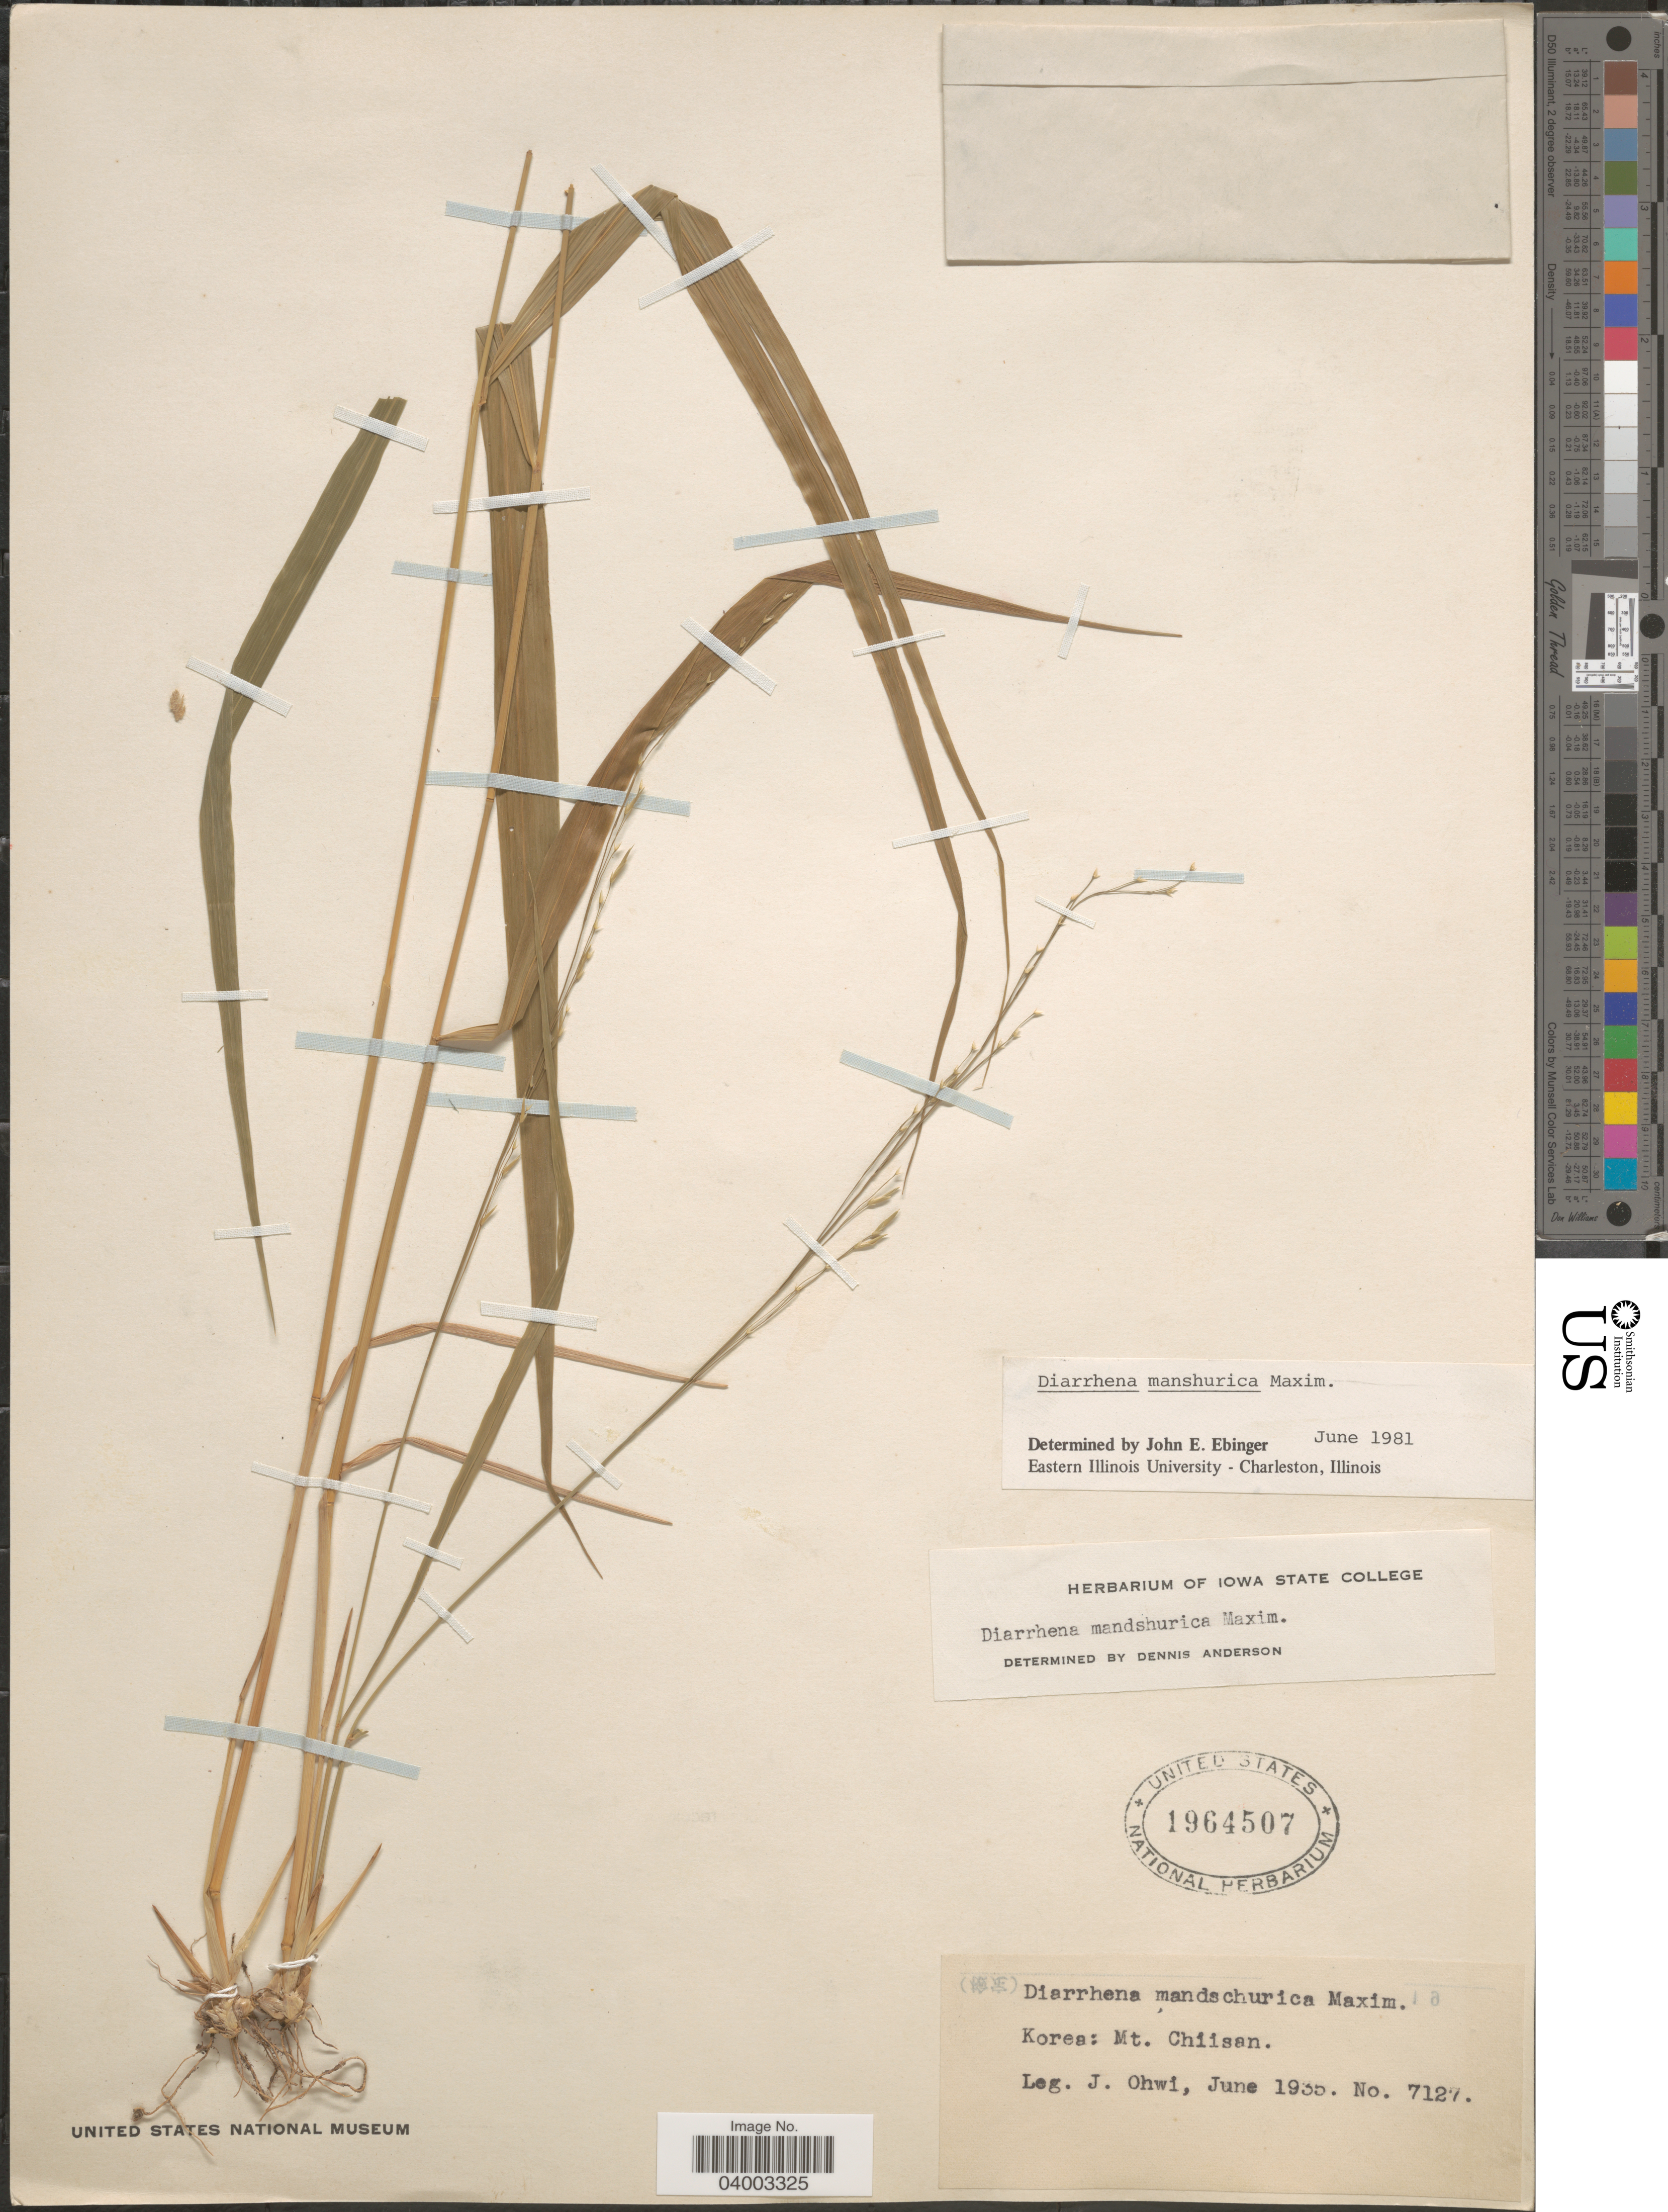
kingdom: Plantae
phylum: Tracheophyta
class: Liliopsida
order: Poales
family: Poaceae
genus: Diarrhena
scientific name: Diarrhena japonica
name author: Franch. & Sav.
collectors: J. Ohwi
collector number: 7127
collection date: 1935-06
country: South Korea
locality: Mt. Chiisan.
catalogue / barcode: US 1964507